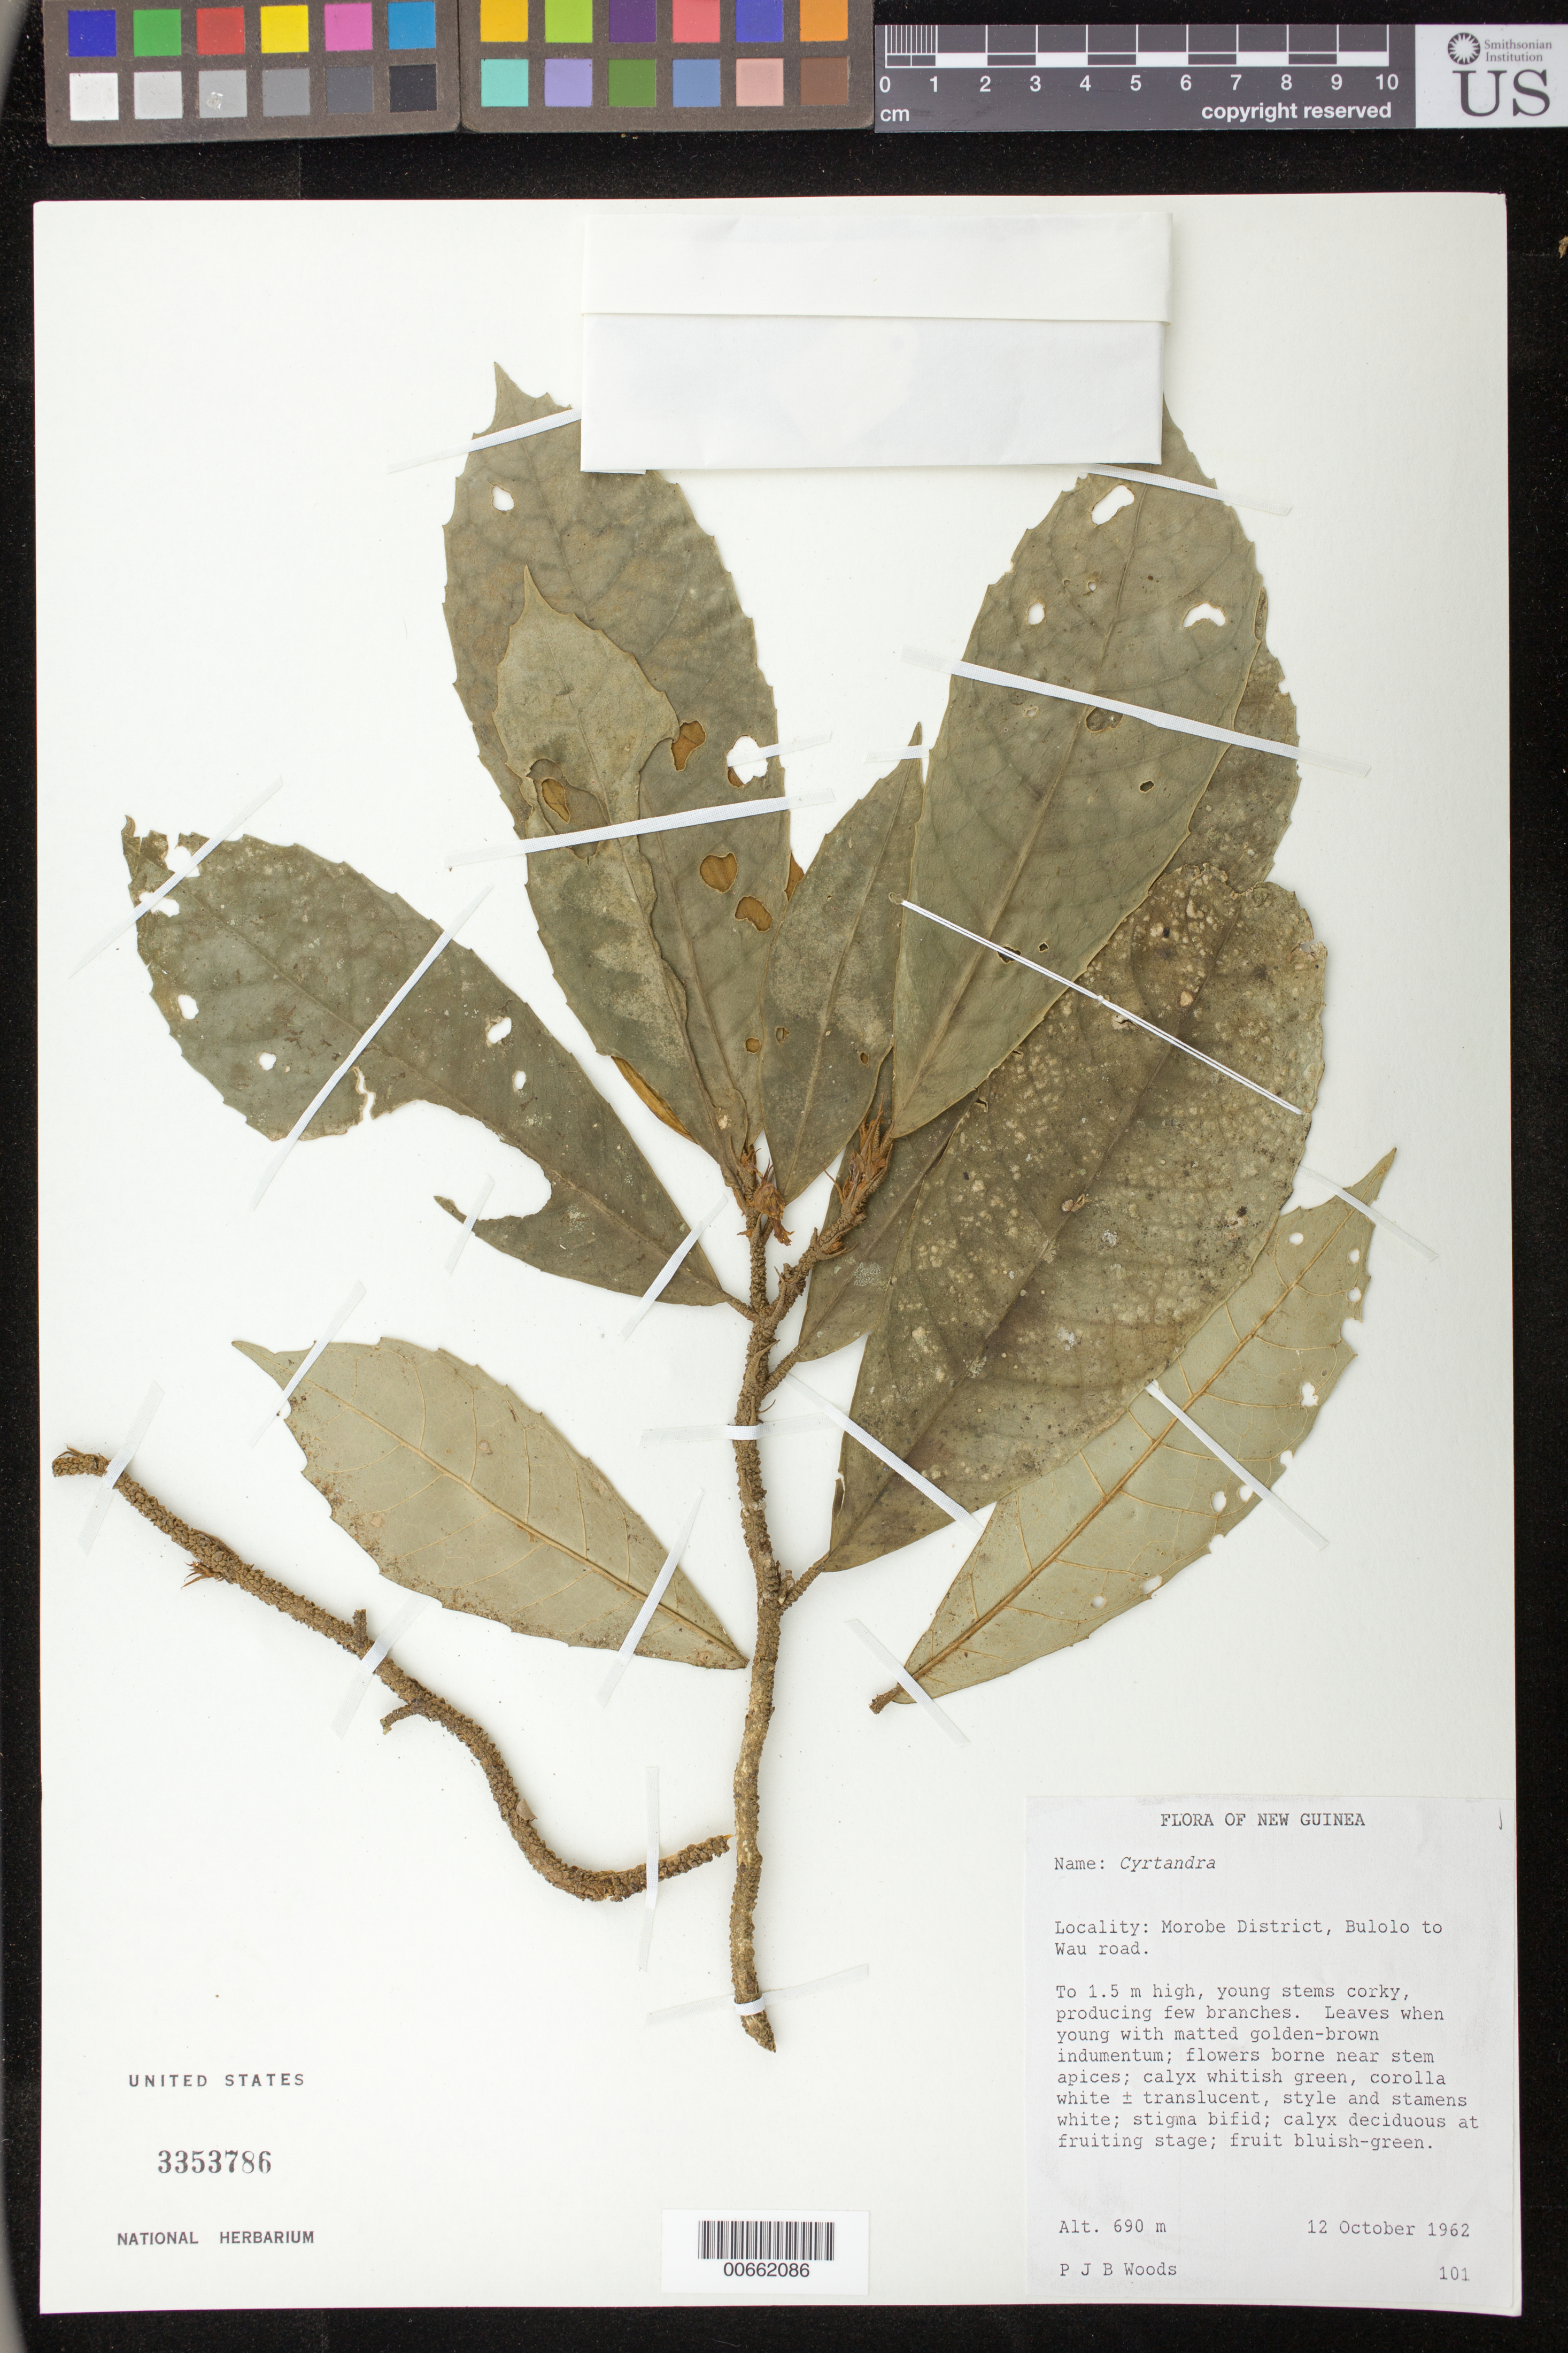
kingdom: Plantae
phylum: Tracheophyta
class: Magnoliopsida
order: Lamiales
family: Gesneriaceae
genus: Cyrtandra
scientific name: Cyrtandra sp.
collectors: P. Woods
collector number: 101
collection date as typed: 12 Oct 1962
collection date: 1962-10-12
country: Papua New Guinea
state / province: Morobe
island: New Guinea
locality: Morobe District, Bulolo to Wau road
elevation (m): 690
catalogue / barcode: US 3353786